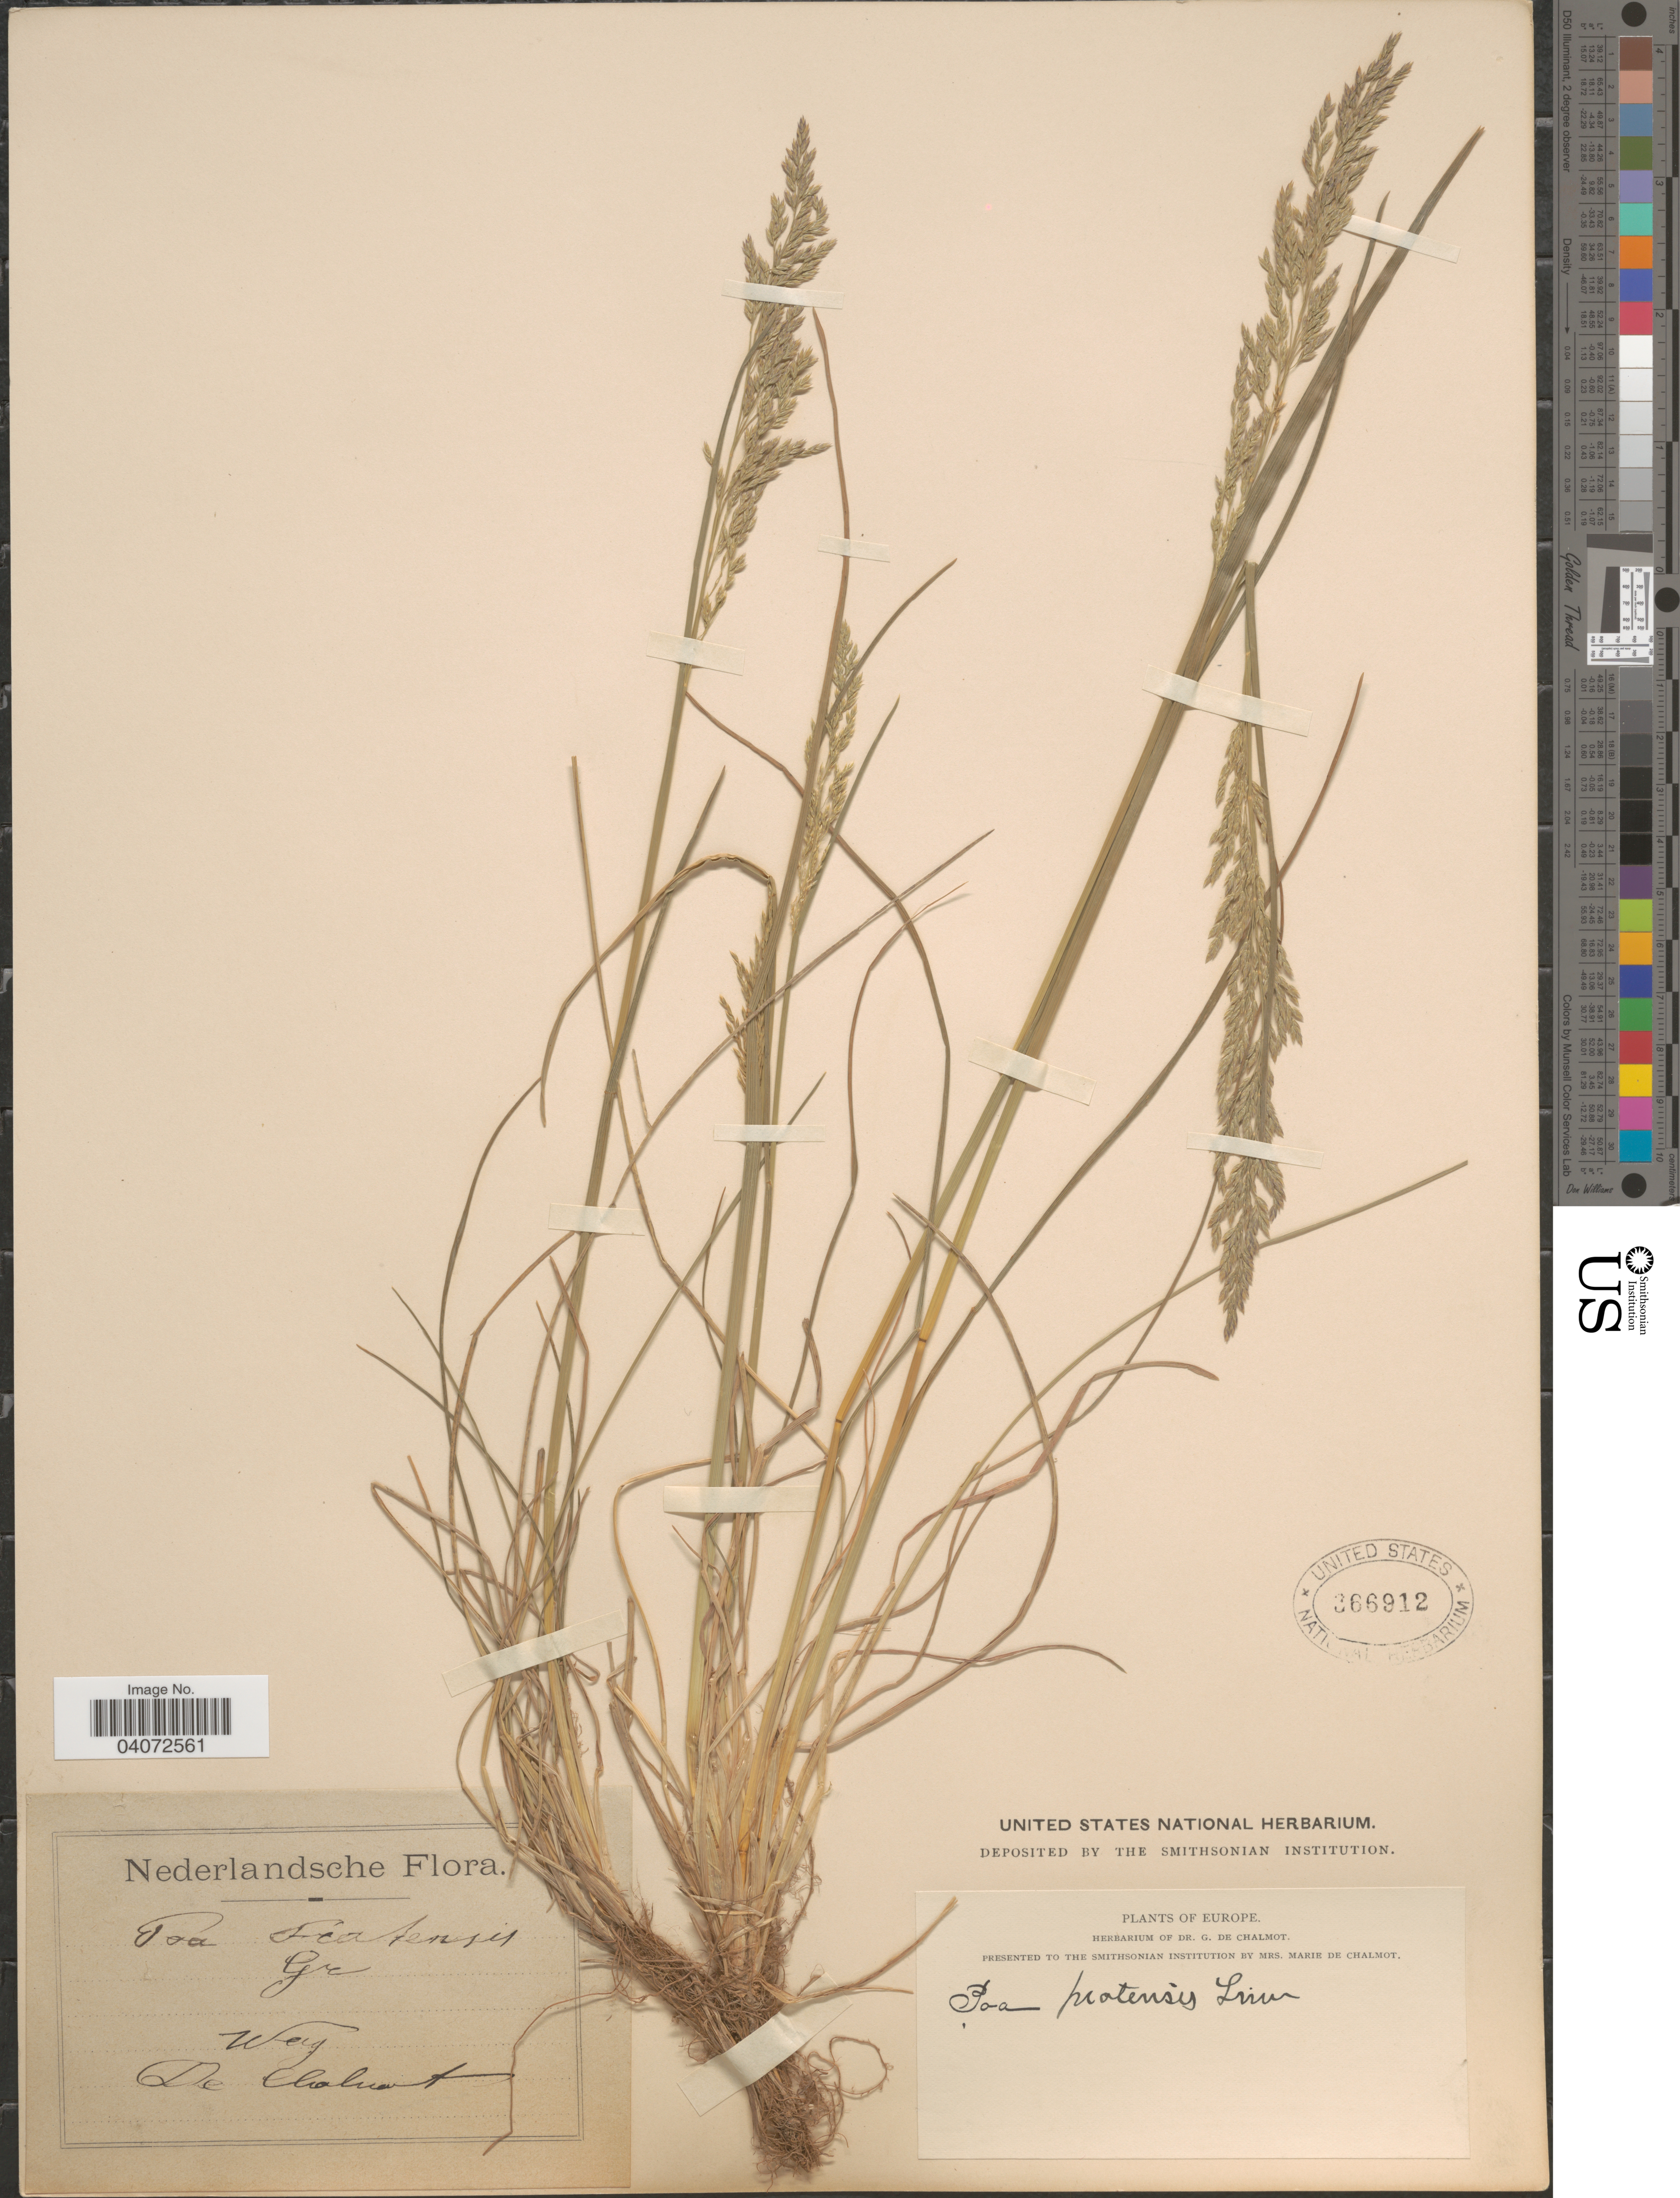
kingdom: Plantae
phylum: Tracheophyta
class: Liliopsida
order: Poales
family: Poaceae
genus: Poa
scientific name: Poa pratensis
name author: L.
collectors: G. de Chalmot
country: Netherlands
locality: Nederlandsche. Wag.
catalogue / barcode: US 366912